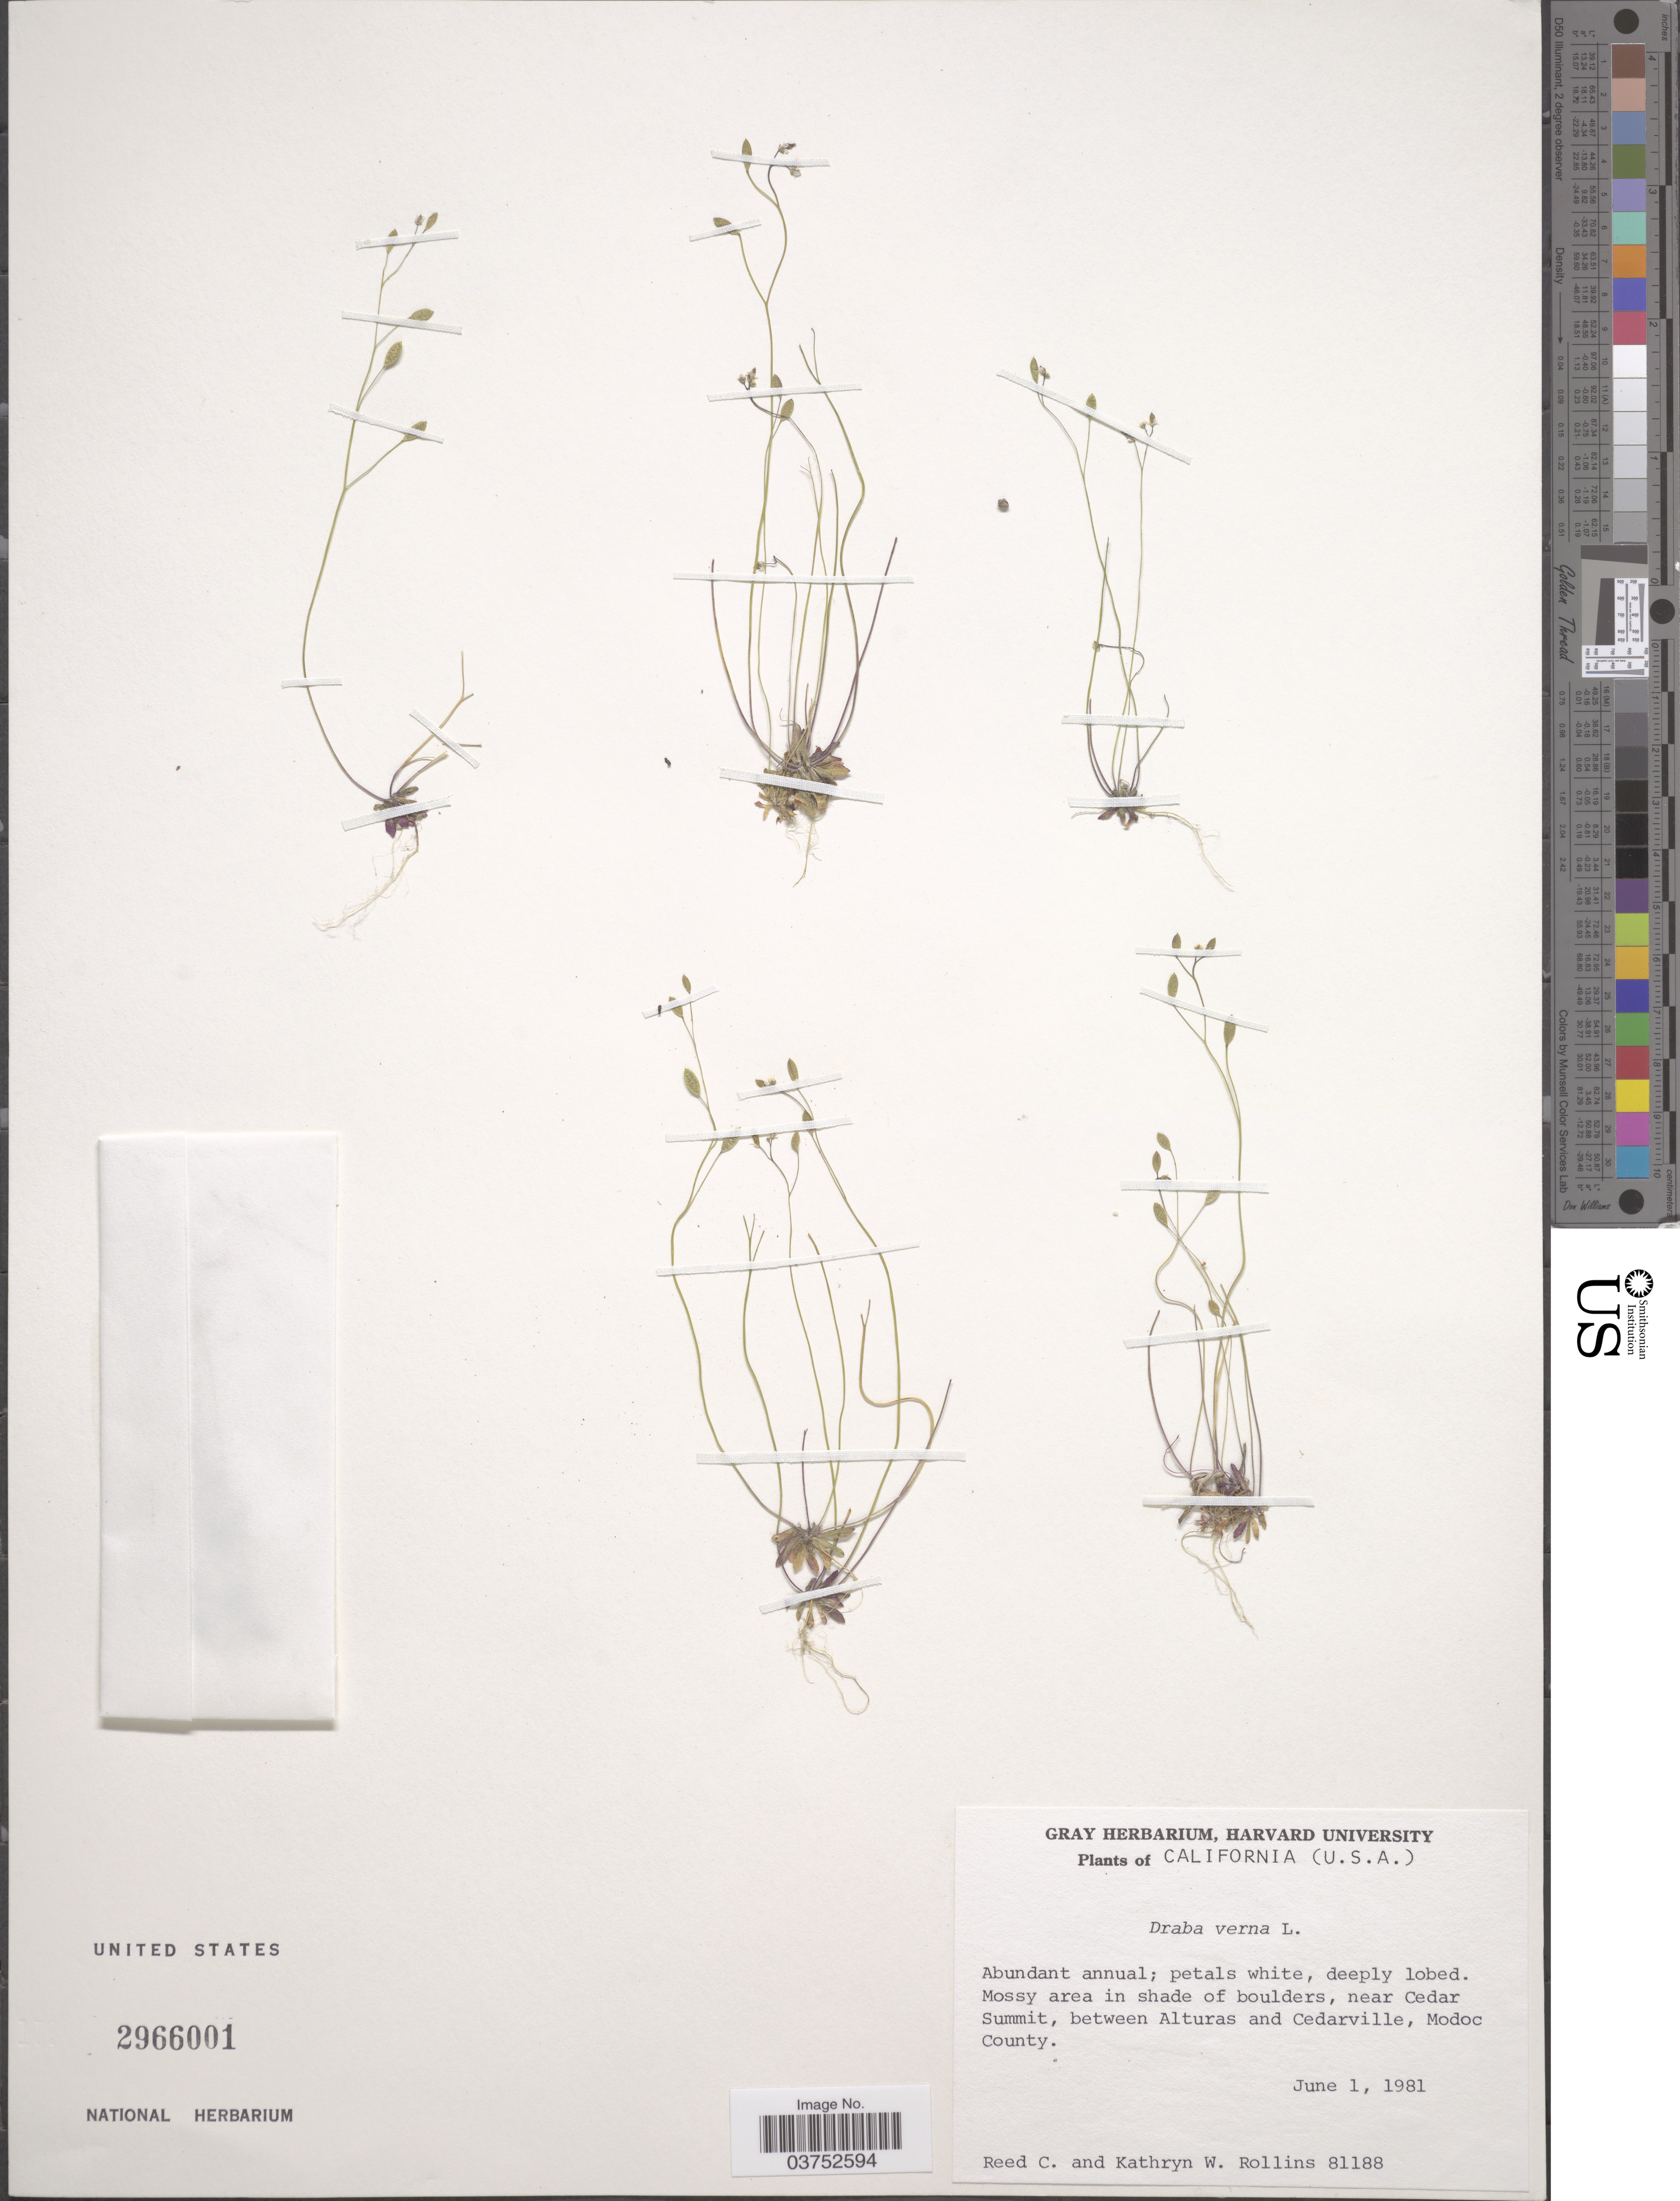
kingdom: Plantae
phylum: Tracheophyta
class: Magnoliopsida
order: Brassicales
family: Brassicaceae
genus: Draba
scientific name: Draba verna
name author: L.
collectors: R. C. Rollins & K. W. Rollins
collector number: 81188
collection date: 1981-06-01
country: United States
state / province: California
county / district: Modoc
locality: Near Cedar Summit, between Alturas and Cedarville, Modoc County.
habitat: mossy area in shade of boulders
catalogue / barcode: US 2966001